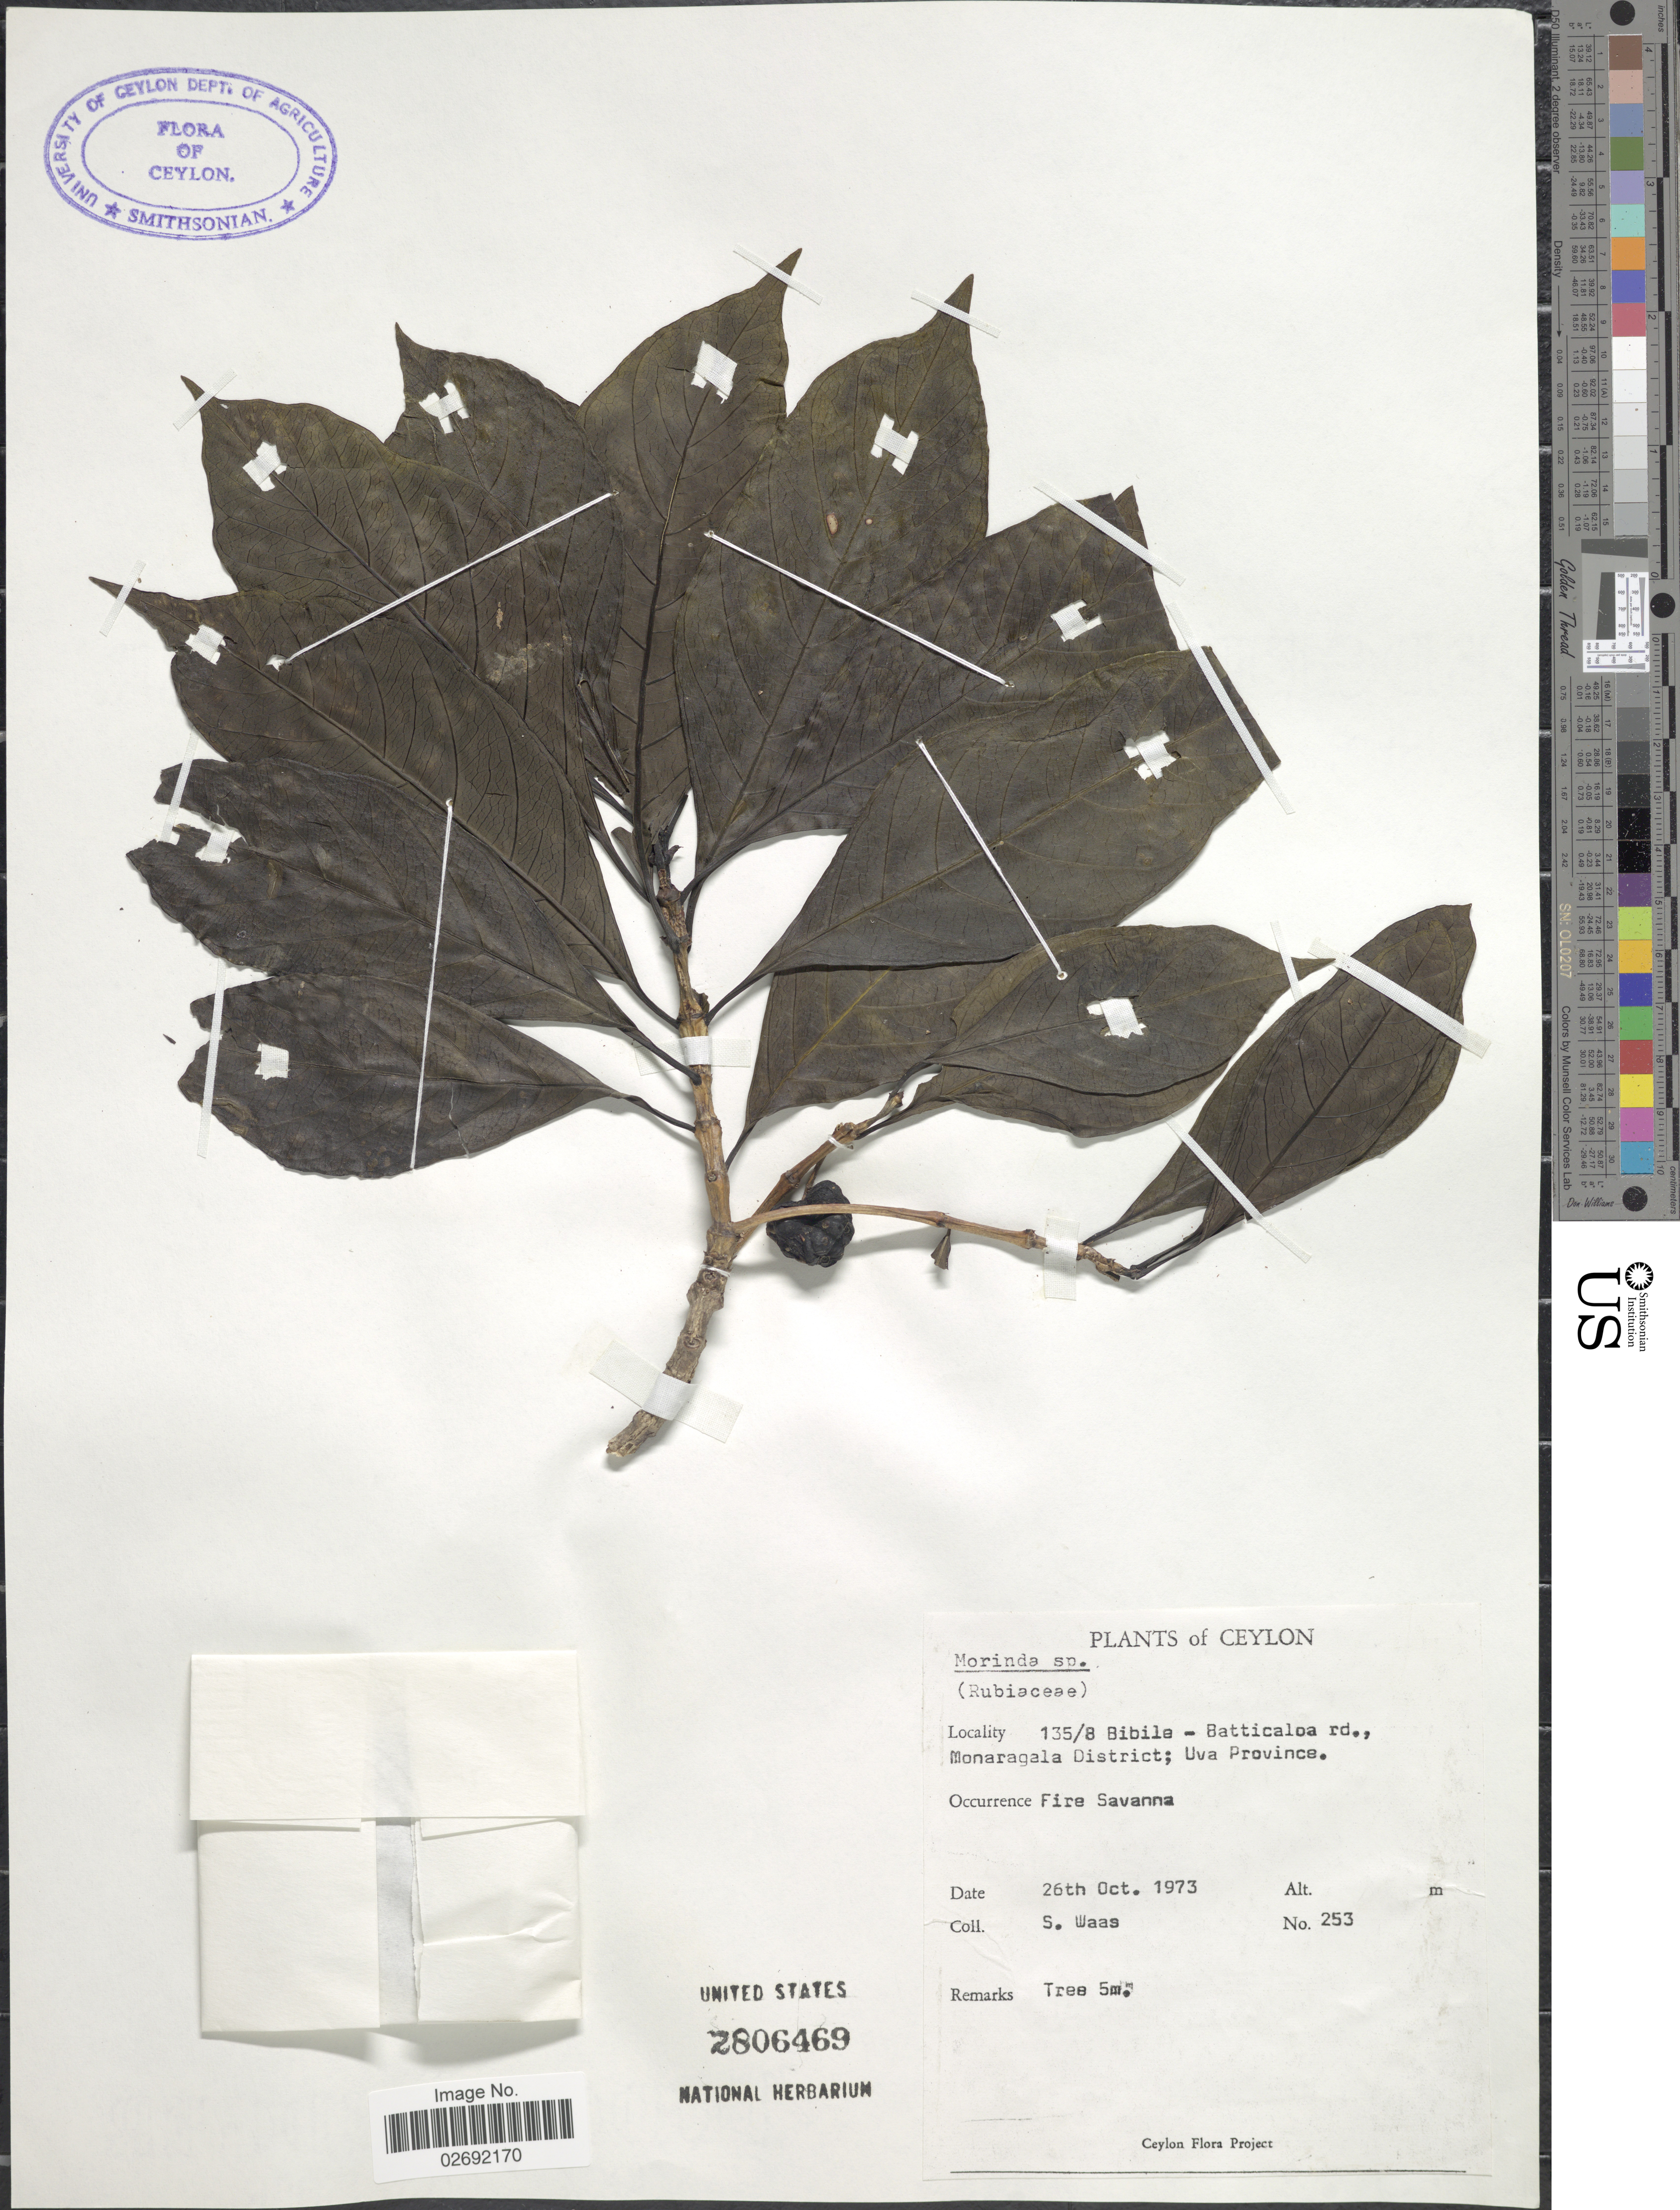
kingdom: Plantae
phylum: Tracheophyta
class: Magnoliopsida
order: Gentianales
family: Rubiaceae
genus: Morinda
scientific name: Morinda sp.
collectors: S. Waas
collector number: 253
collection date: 1973-10-26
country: Sri Lanka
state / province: Uva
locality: Ceylon, 135/8 Bibile - Batticaloa rd., Monaragala District; Fire Savanna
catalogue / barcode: US 2806469